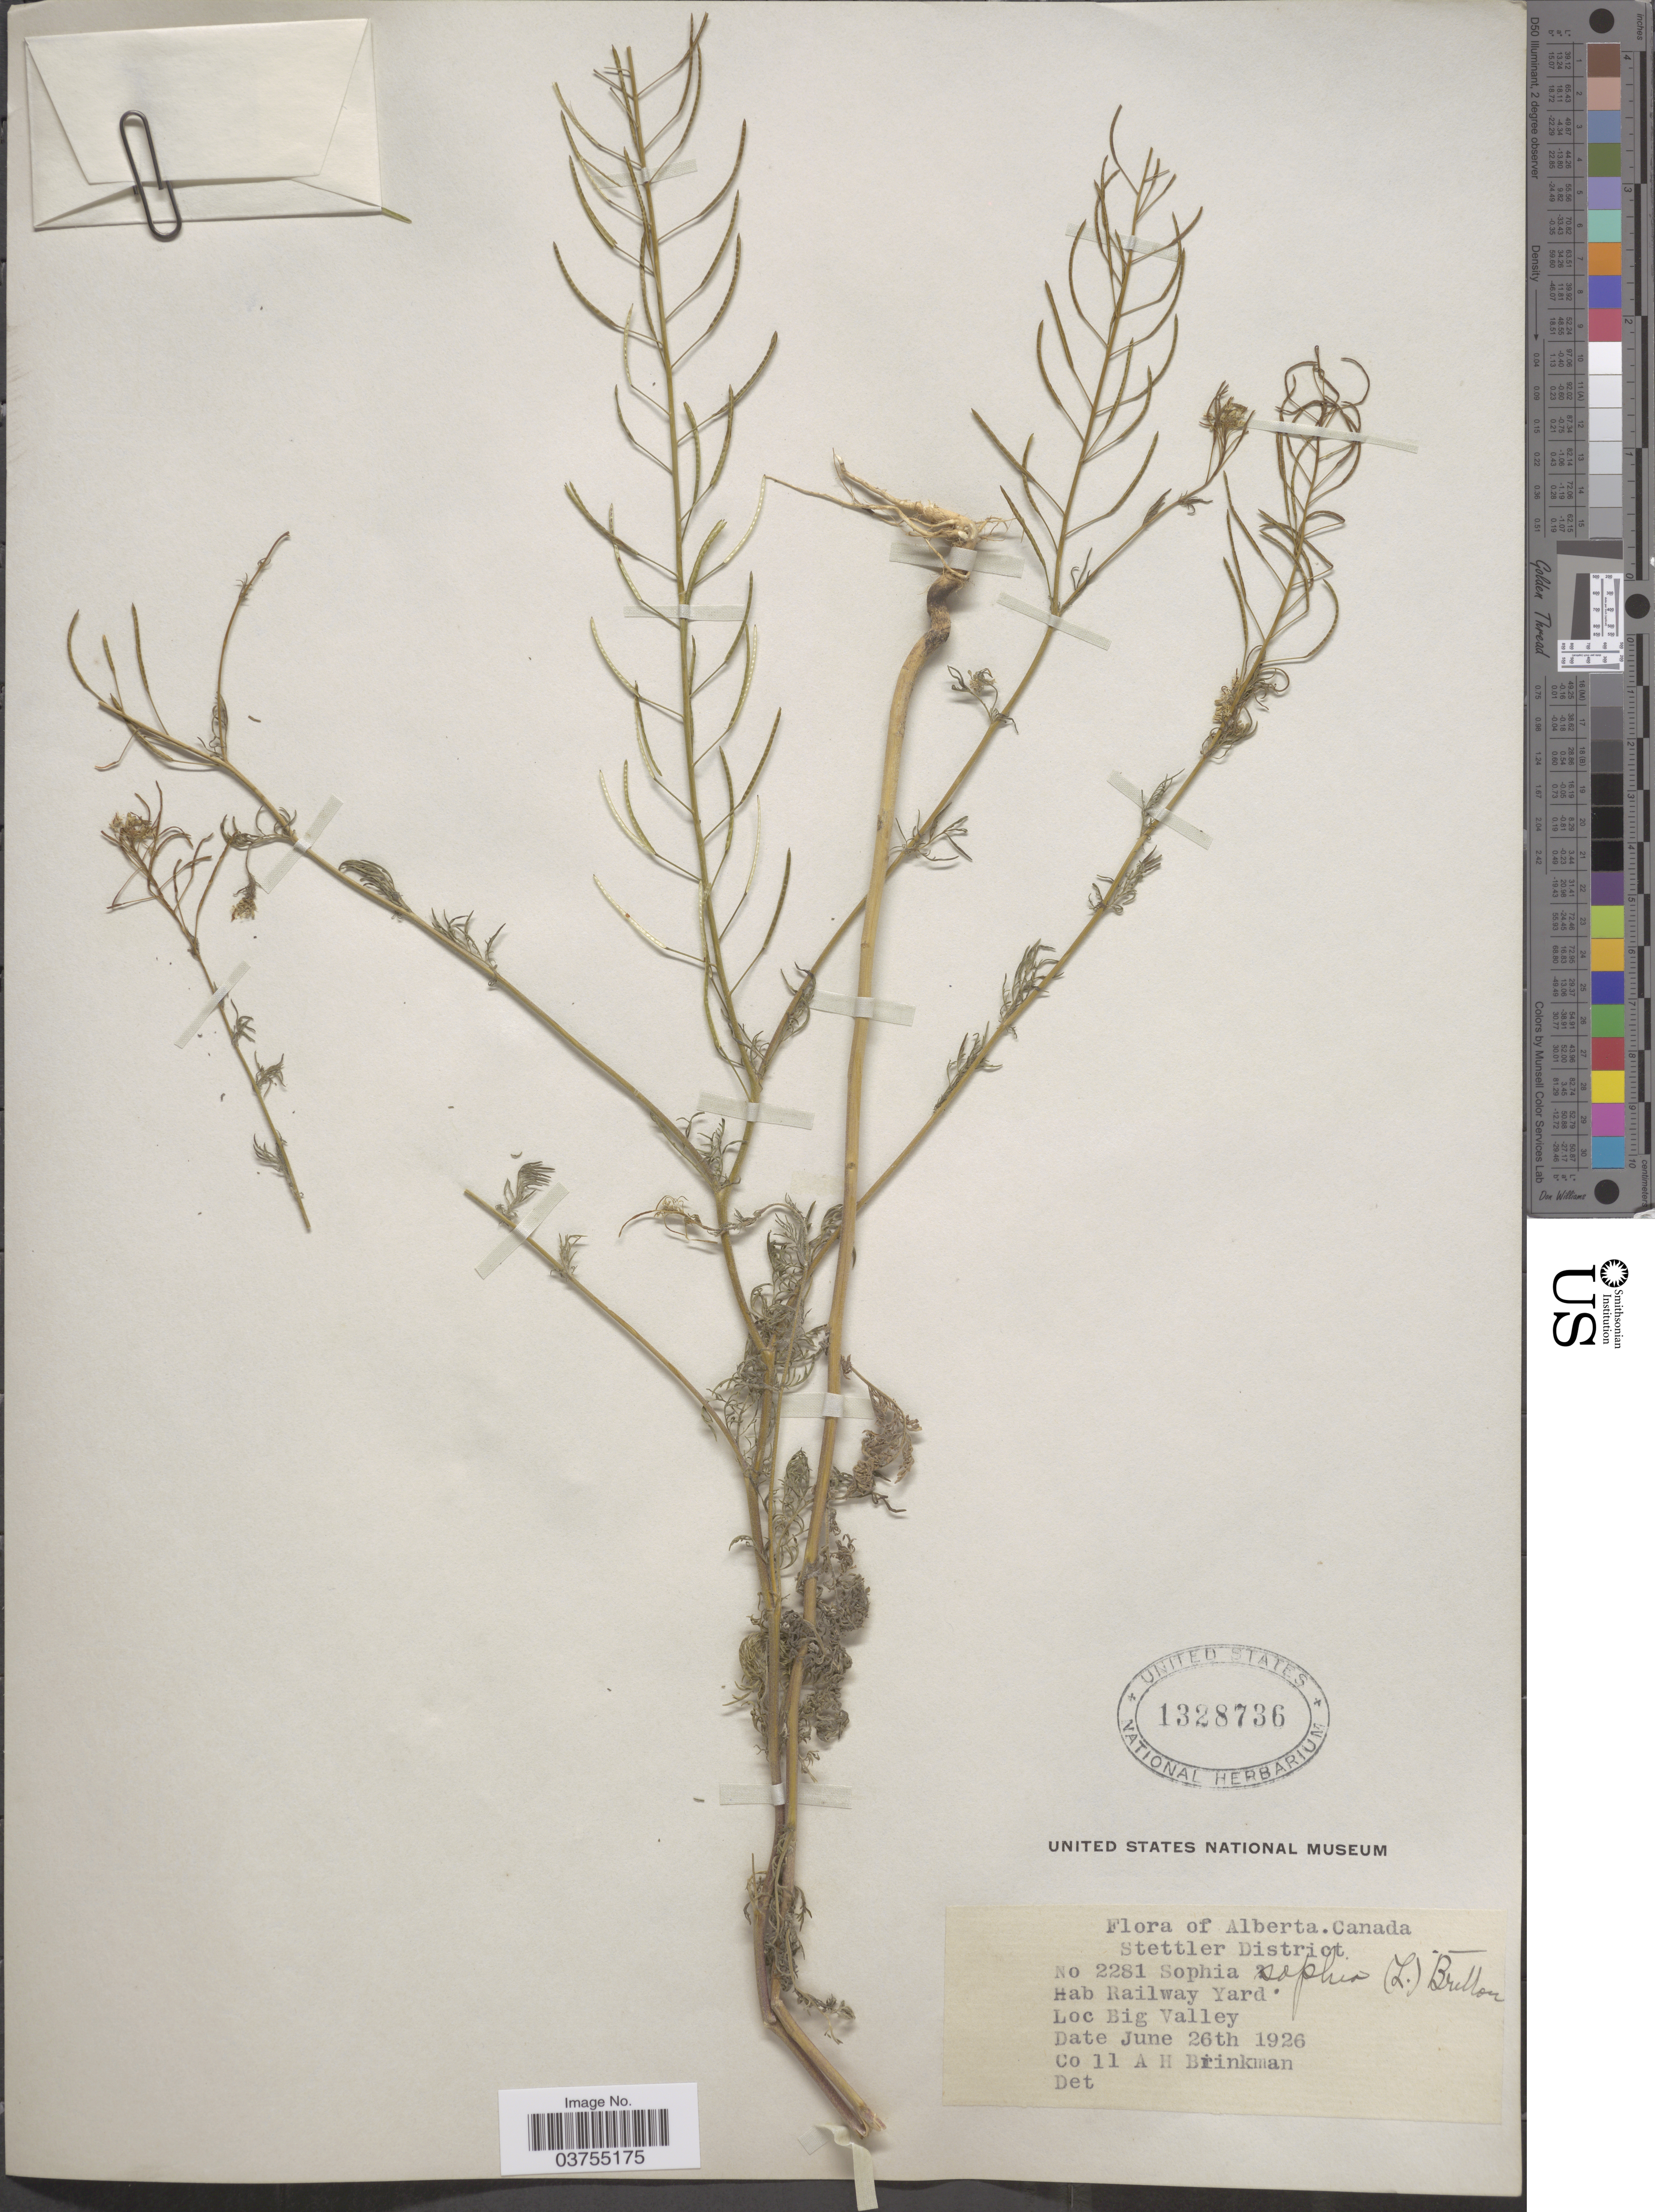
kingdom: Plantae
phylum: Tracheophyta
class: Magnoliopsida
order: Brassicales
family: Brassicaceae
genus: Descurainia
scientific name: Descurainia sophia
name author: (L.) Webb ex Prantl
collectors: A. Brinkman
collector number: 2281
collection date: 1926-06-26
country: Canada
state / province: Alberta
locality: Stettler District. Railway Yard. Big Valley.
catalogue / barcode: US 1328736